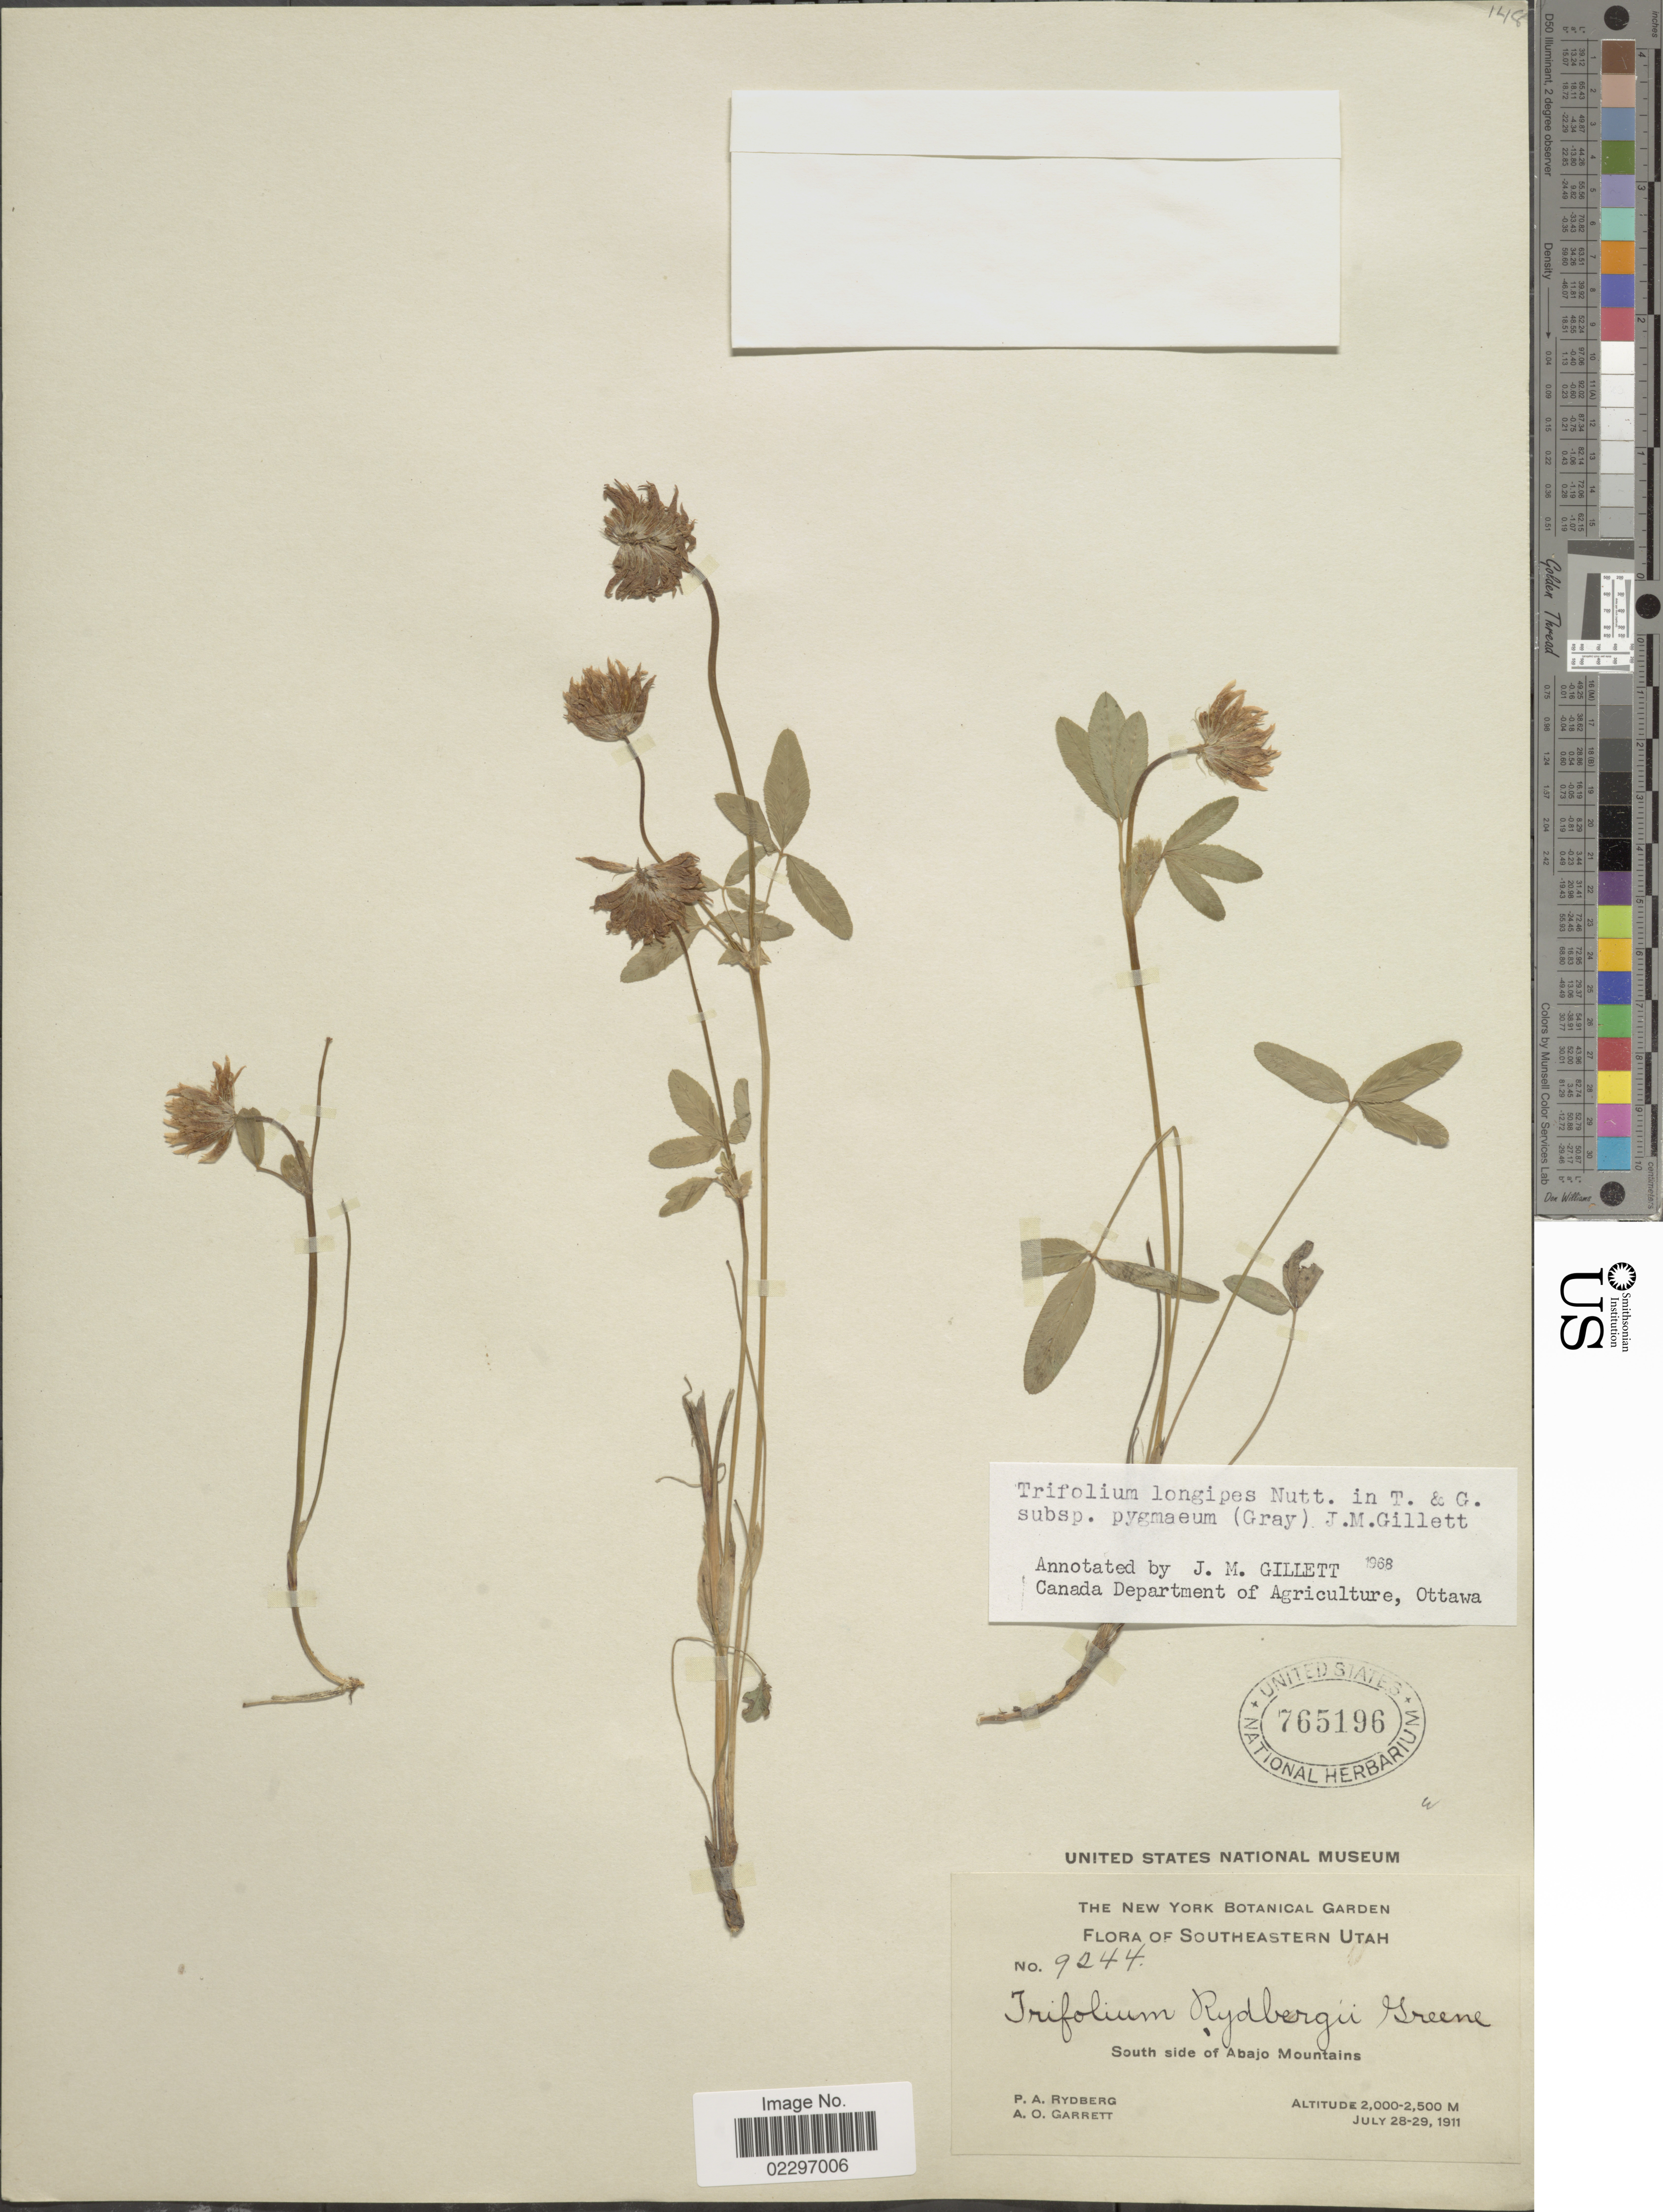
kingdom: Plantae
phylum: Tracheophyta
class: Magnoliopsida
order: Fabales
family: Fabaceae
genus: Trifolium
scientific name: Trifolium longipes var. pygmaeum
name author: A. Gray in Ives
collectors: P. A. Rydberg & A. O. Garrett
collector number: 9244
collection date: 1911-07-28/1911-07-29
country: United States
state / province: Utah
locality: Southeastern Utah, South side of Abajo Mountains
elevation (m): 2000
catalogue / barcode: US 765196